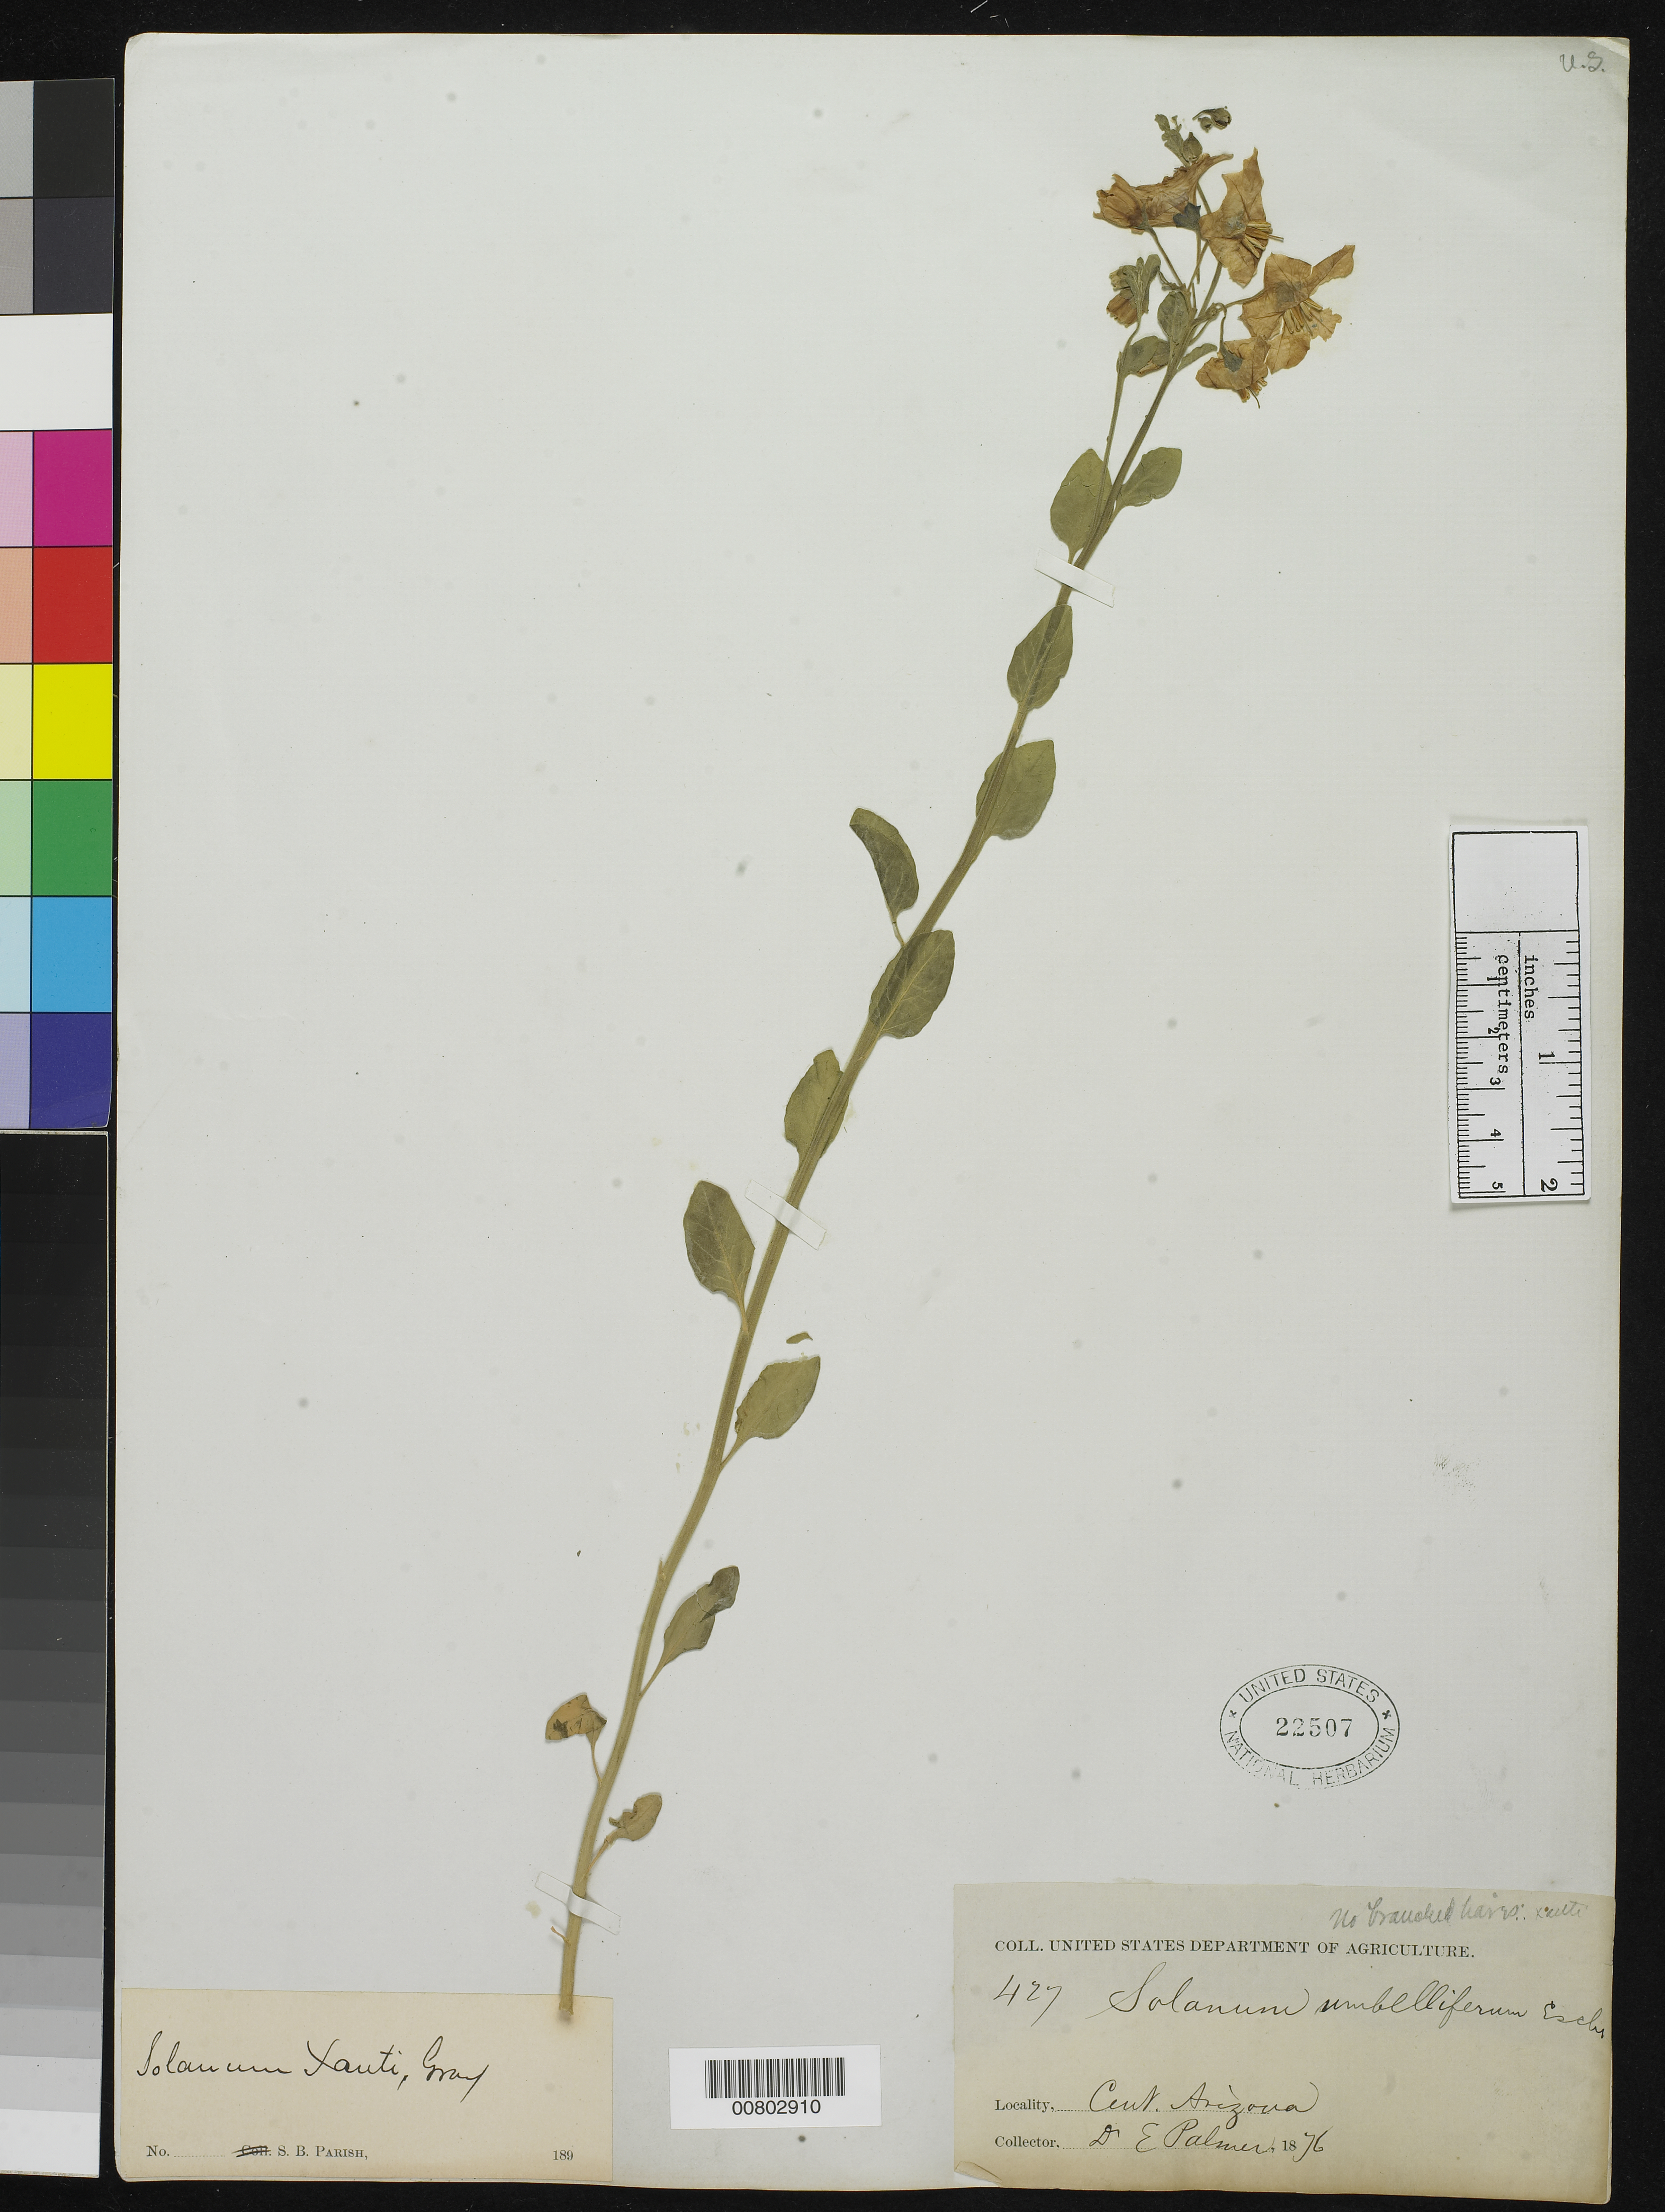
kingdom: Plantae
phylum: Tracheophyta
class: Magnoliopsida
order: Solanales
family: Solanaceae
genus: Solanum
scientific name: Solanum xanti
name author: A. Gray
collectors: E. Palmer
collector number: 427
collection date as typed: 1876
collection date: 1876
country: United States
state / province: Arizona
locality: Central Arizona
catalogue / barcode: US 22507